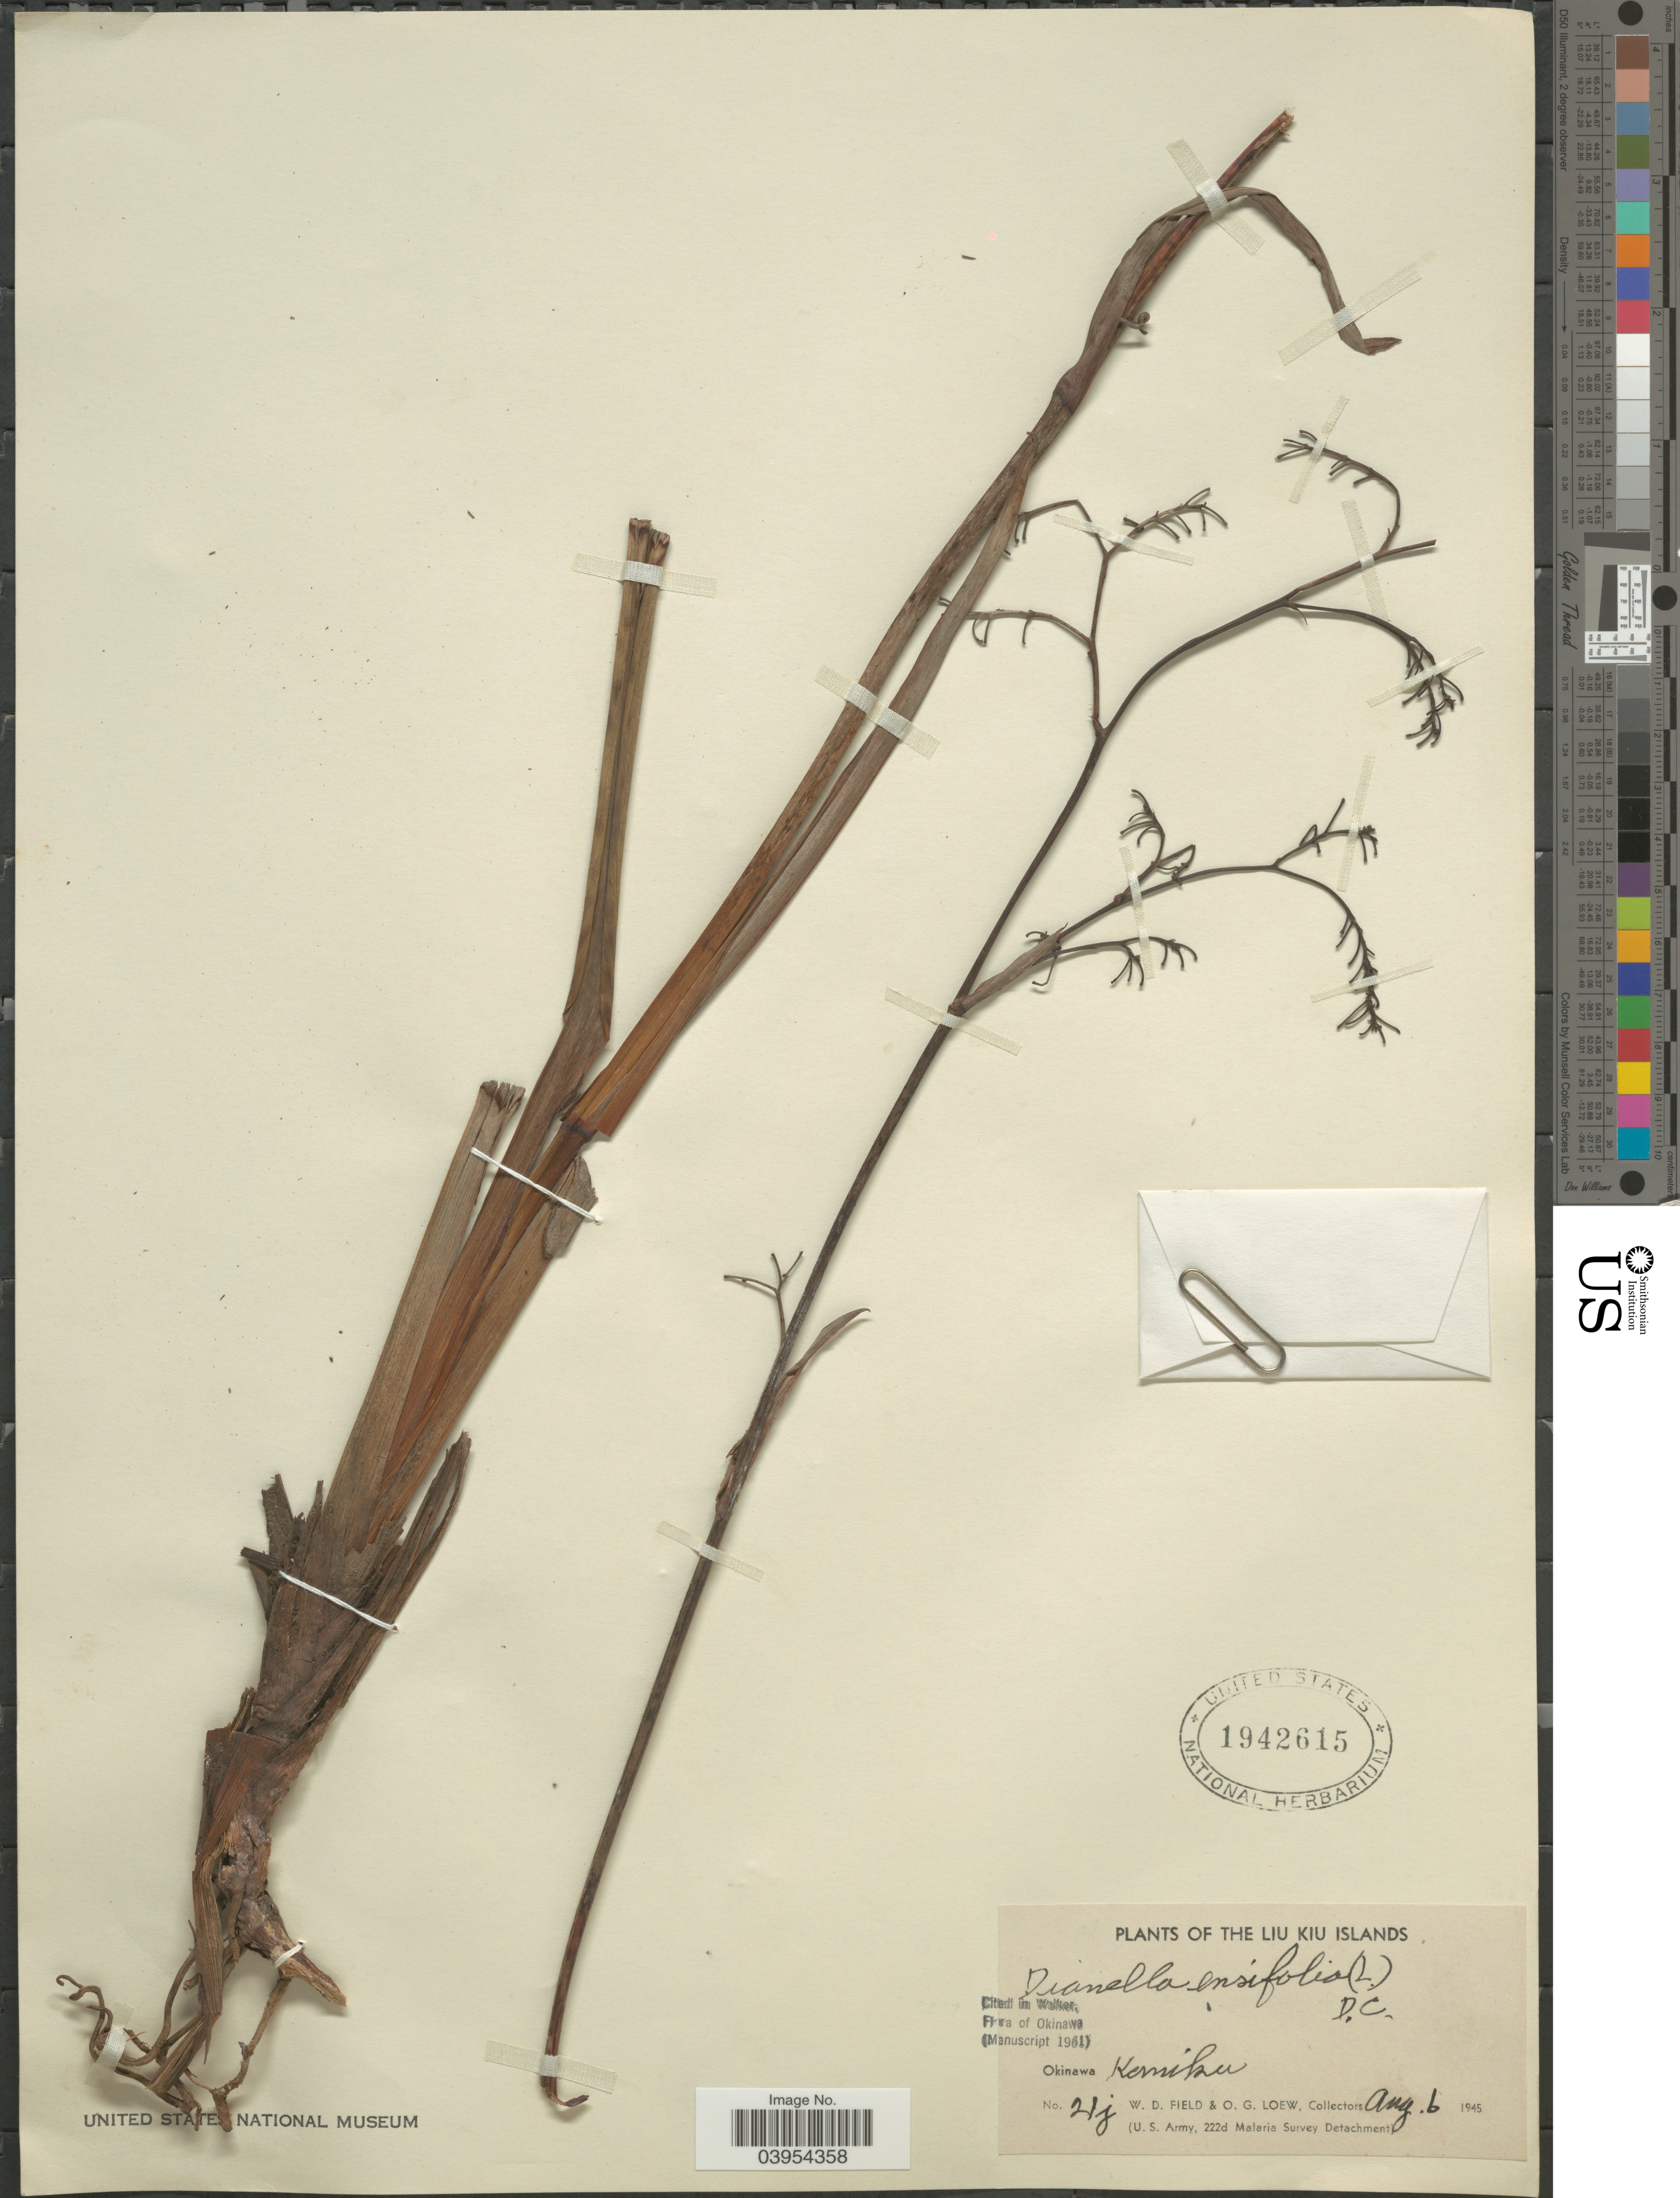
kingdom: Plantae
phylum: Tracheophyta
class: Liliopsida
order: Asparagales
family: Asphodelaceae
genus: Dianella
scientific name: Dianella ensifolia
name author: (L.) DC.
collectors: W. D. Field & O. G. Loew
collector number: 21j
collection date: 1945-08-06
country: Japan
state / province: Okinawa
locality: The Liu Kiu Islands. Kamiku.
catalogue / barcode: US 1942615